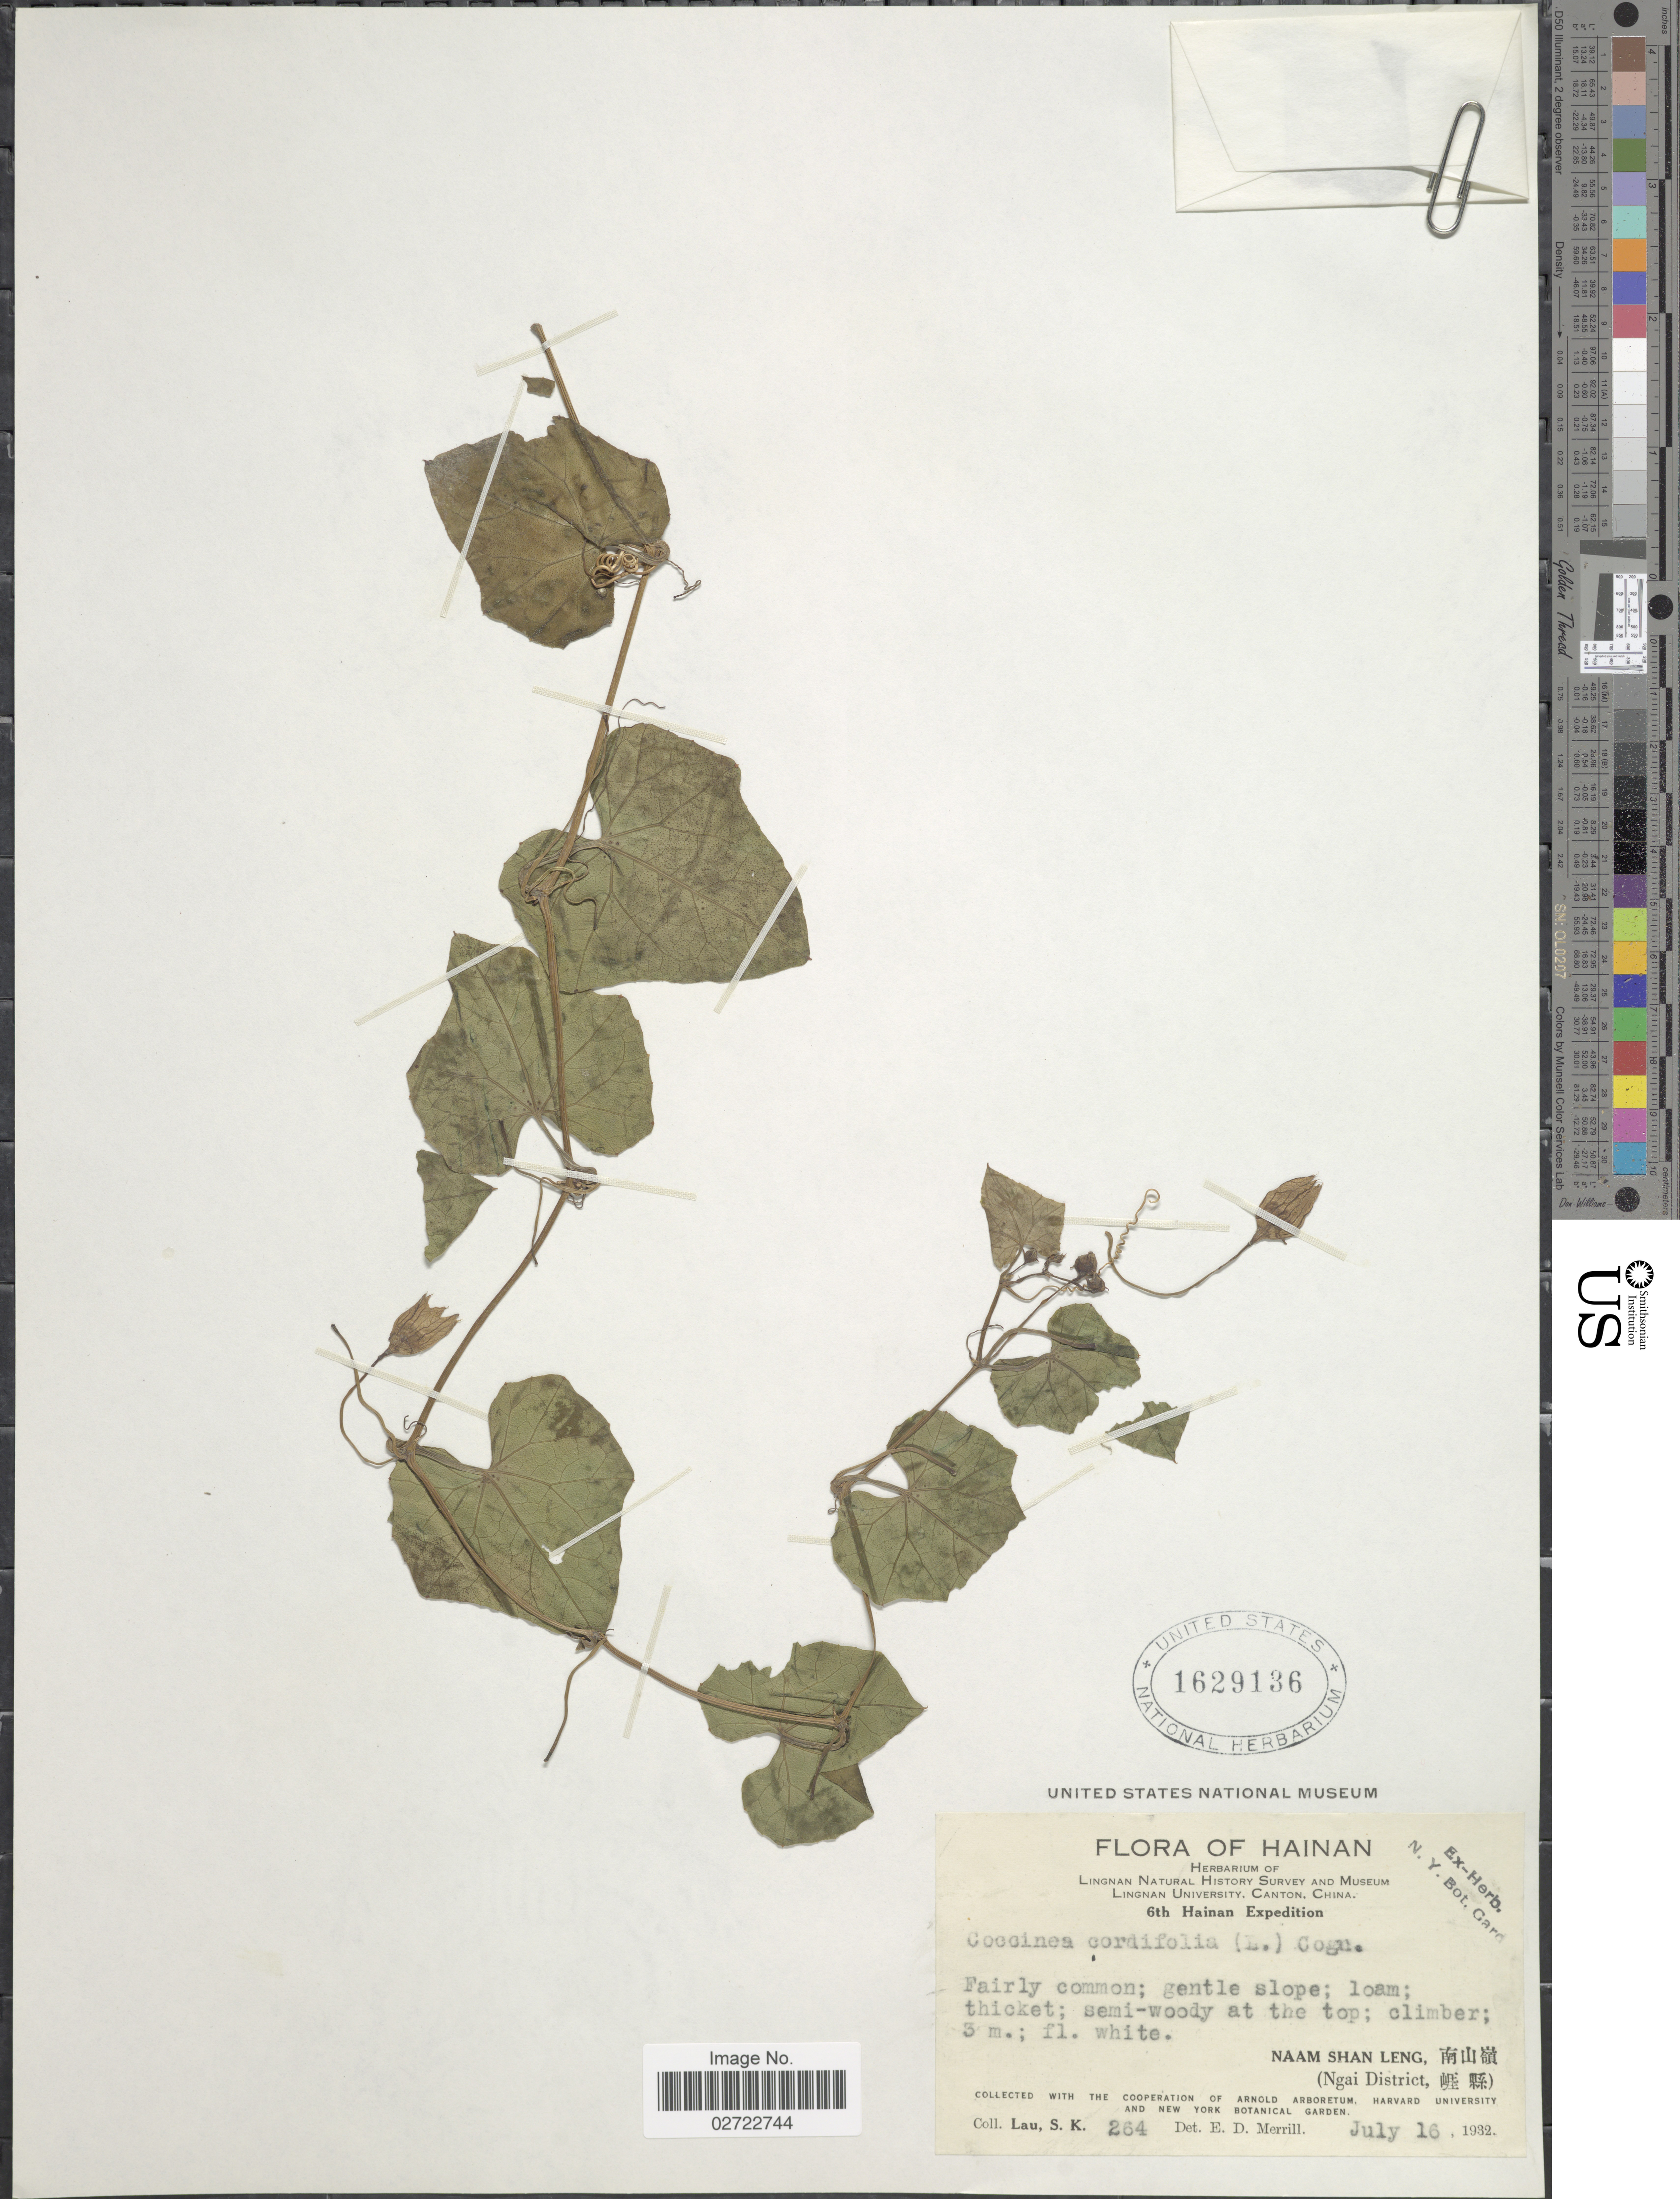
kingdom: Plantae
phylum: Tracheophyta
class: Magnoliopsida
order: Cucurbitales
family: Cucurbitaceae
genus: Coccinia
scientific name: Coccinia grandis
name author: (L.) Voigt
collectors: S. K. Lau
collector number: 264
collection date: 1932-07-16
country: China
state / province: Hainan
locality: Hainan. Naam Shan Leng (Ngai District)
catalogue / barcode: US 1629136